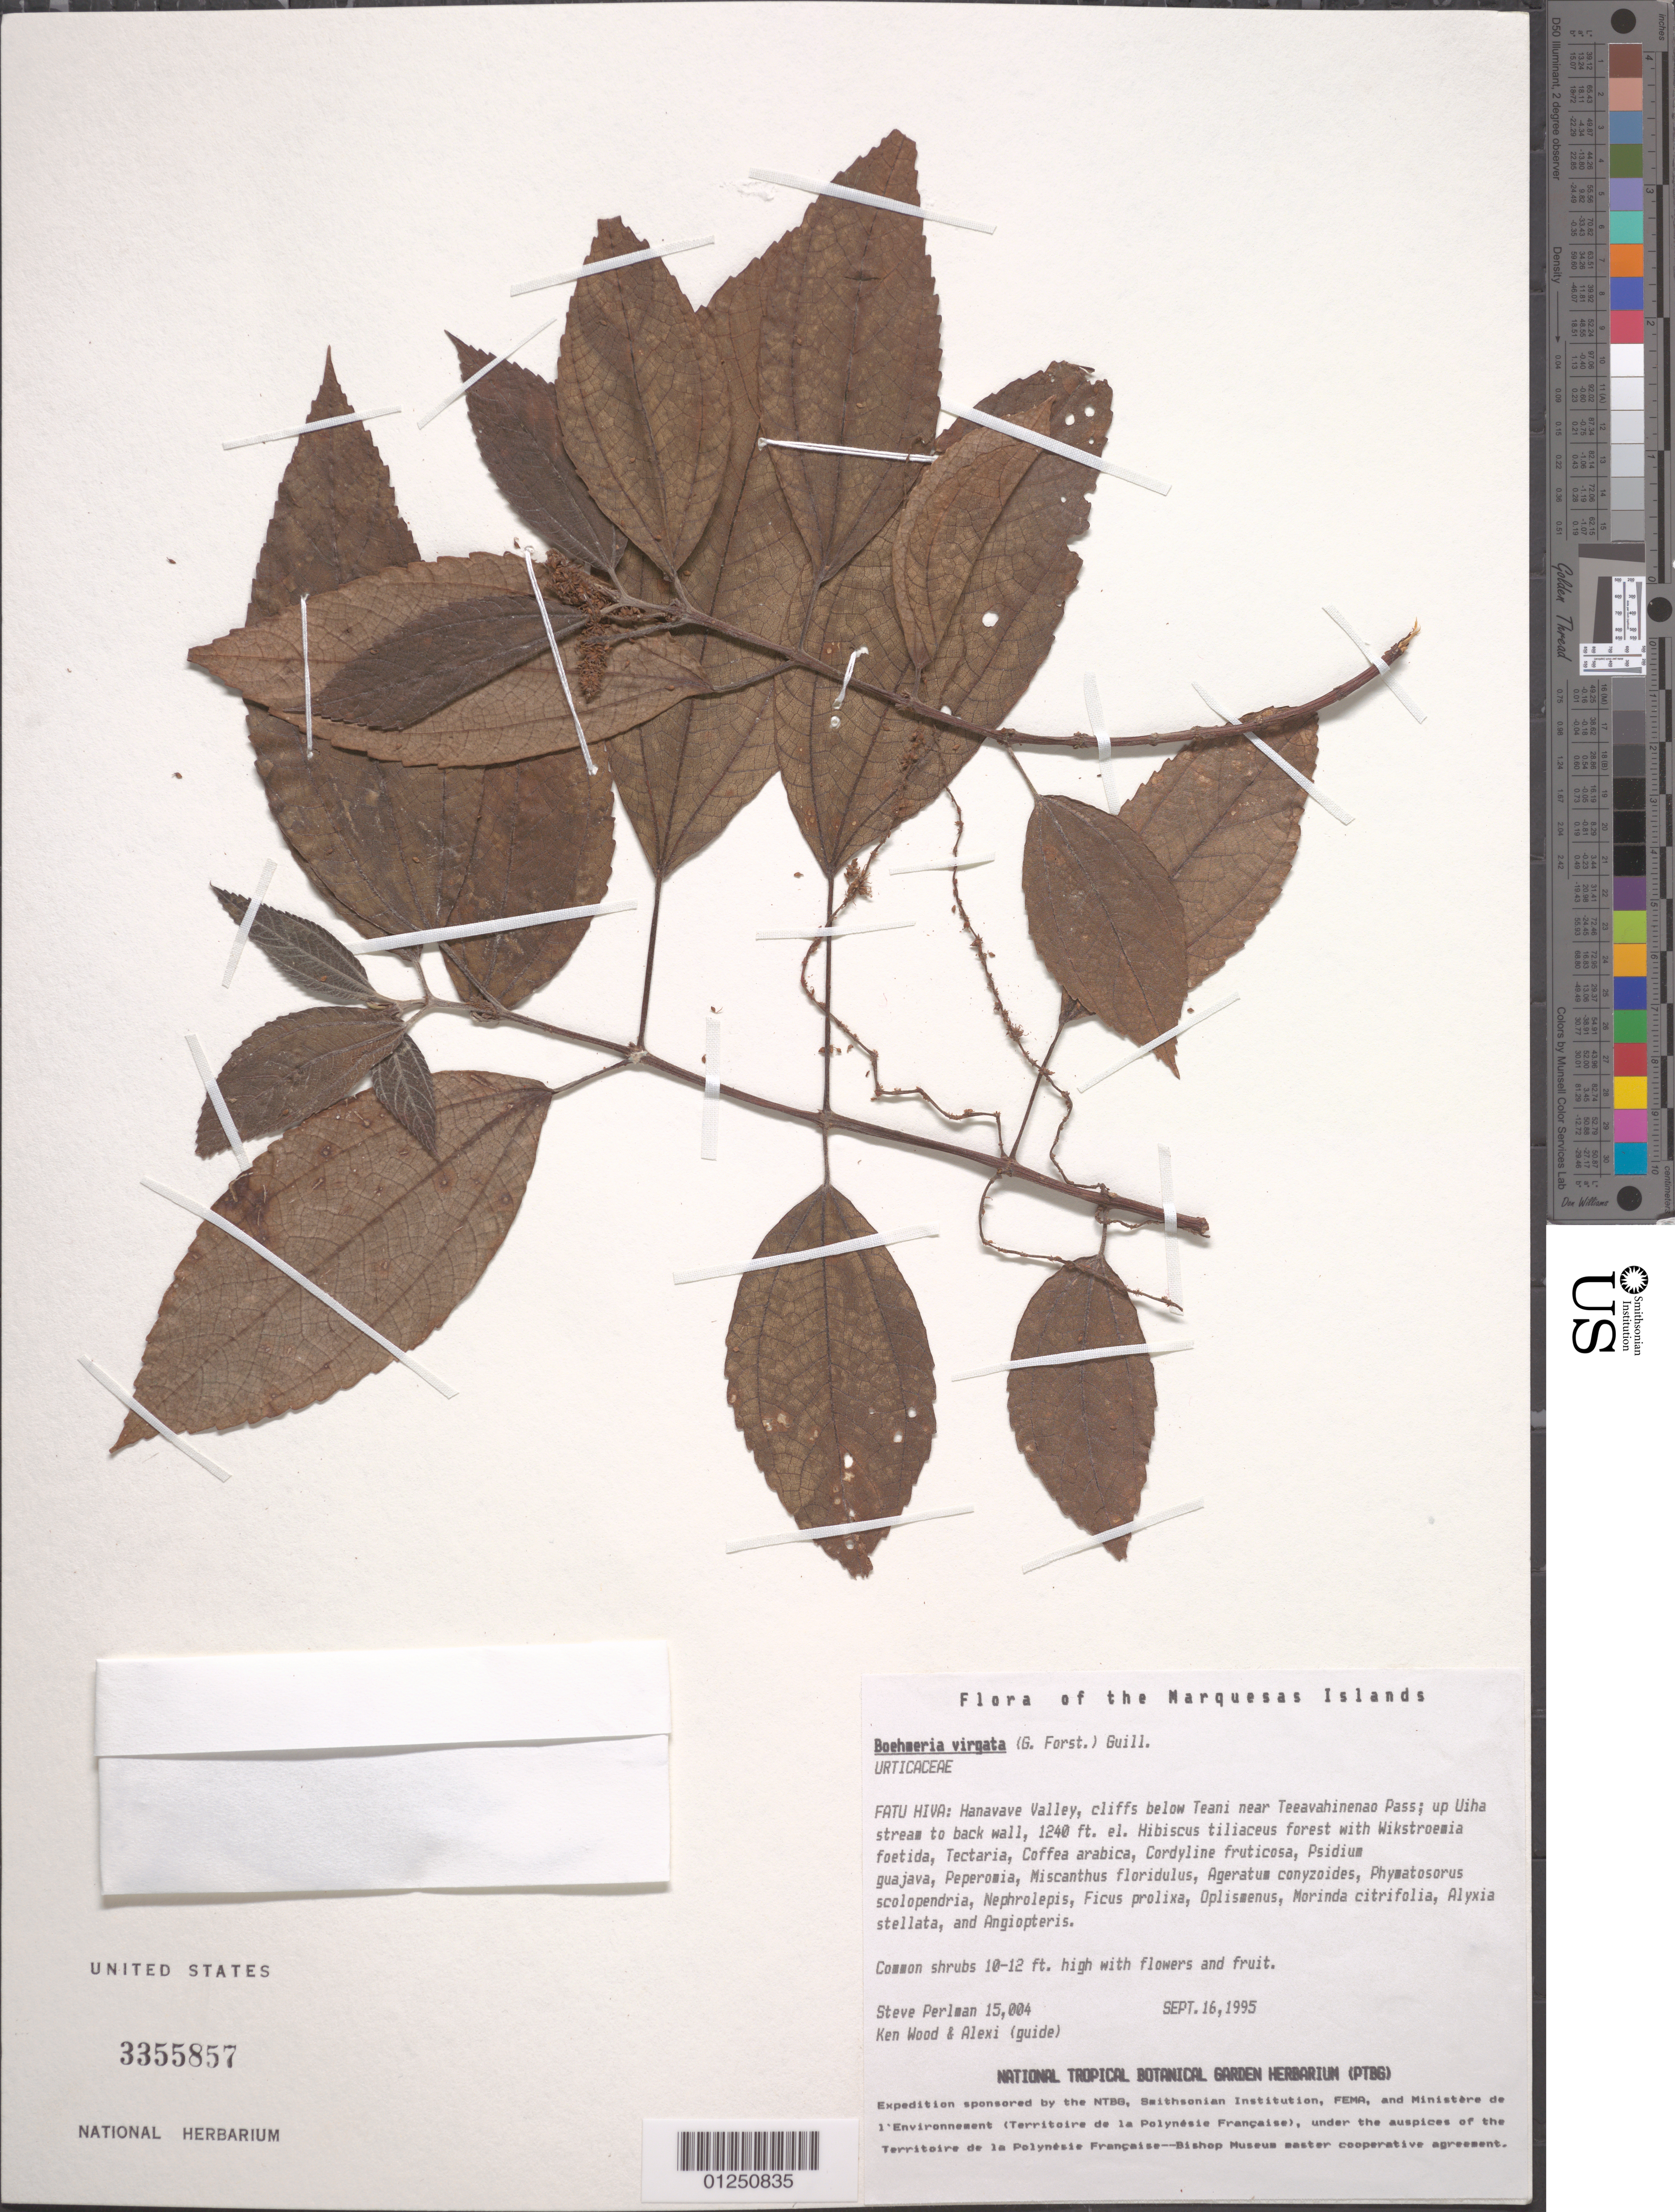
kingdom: Plantae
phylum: Tracheophyta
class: Magnoliopsida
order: Rosales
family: Urticaceae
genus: Boehmeria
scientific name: Boehmeria virgata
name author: (G. Forst.) Guill.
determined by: Florence, J.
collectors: S. P. Perlman, K. R. Wood & A. (guide)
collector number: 15004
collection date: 1995-09-16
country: French Polynesia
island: Fatu Hiva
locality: Hanavave Valley, cliffs below Teani, near Teeavahinenao Pass, up Uiha stream to back wall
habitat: In Hibiscus tiliaceus forest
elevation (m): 378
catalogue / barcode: US 3355857